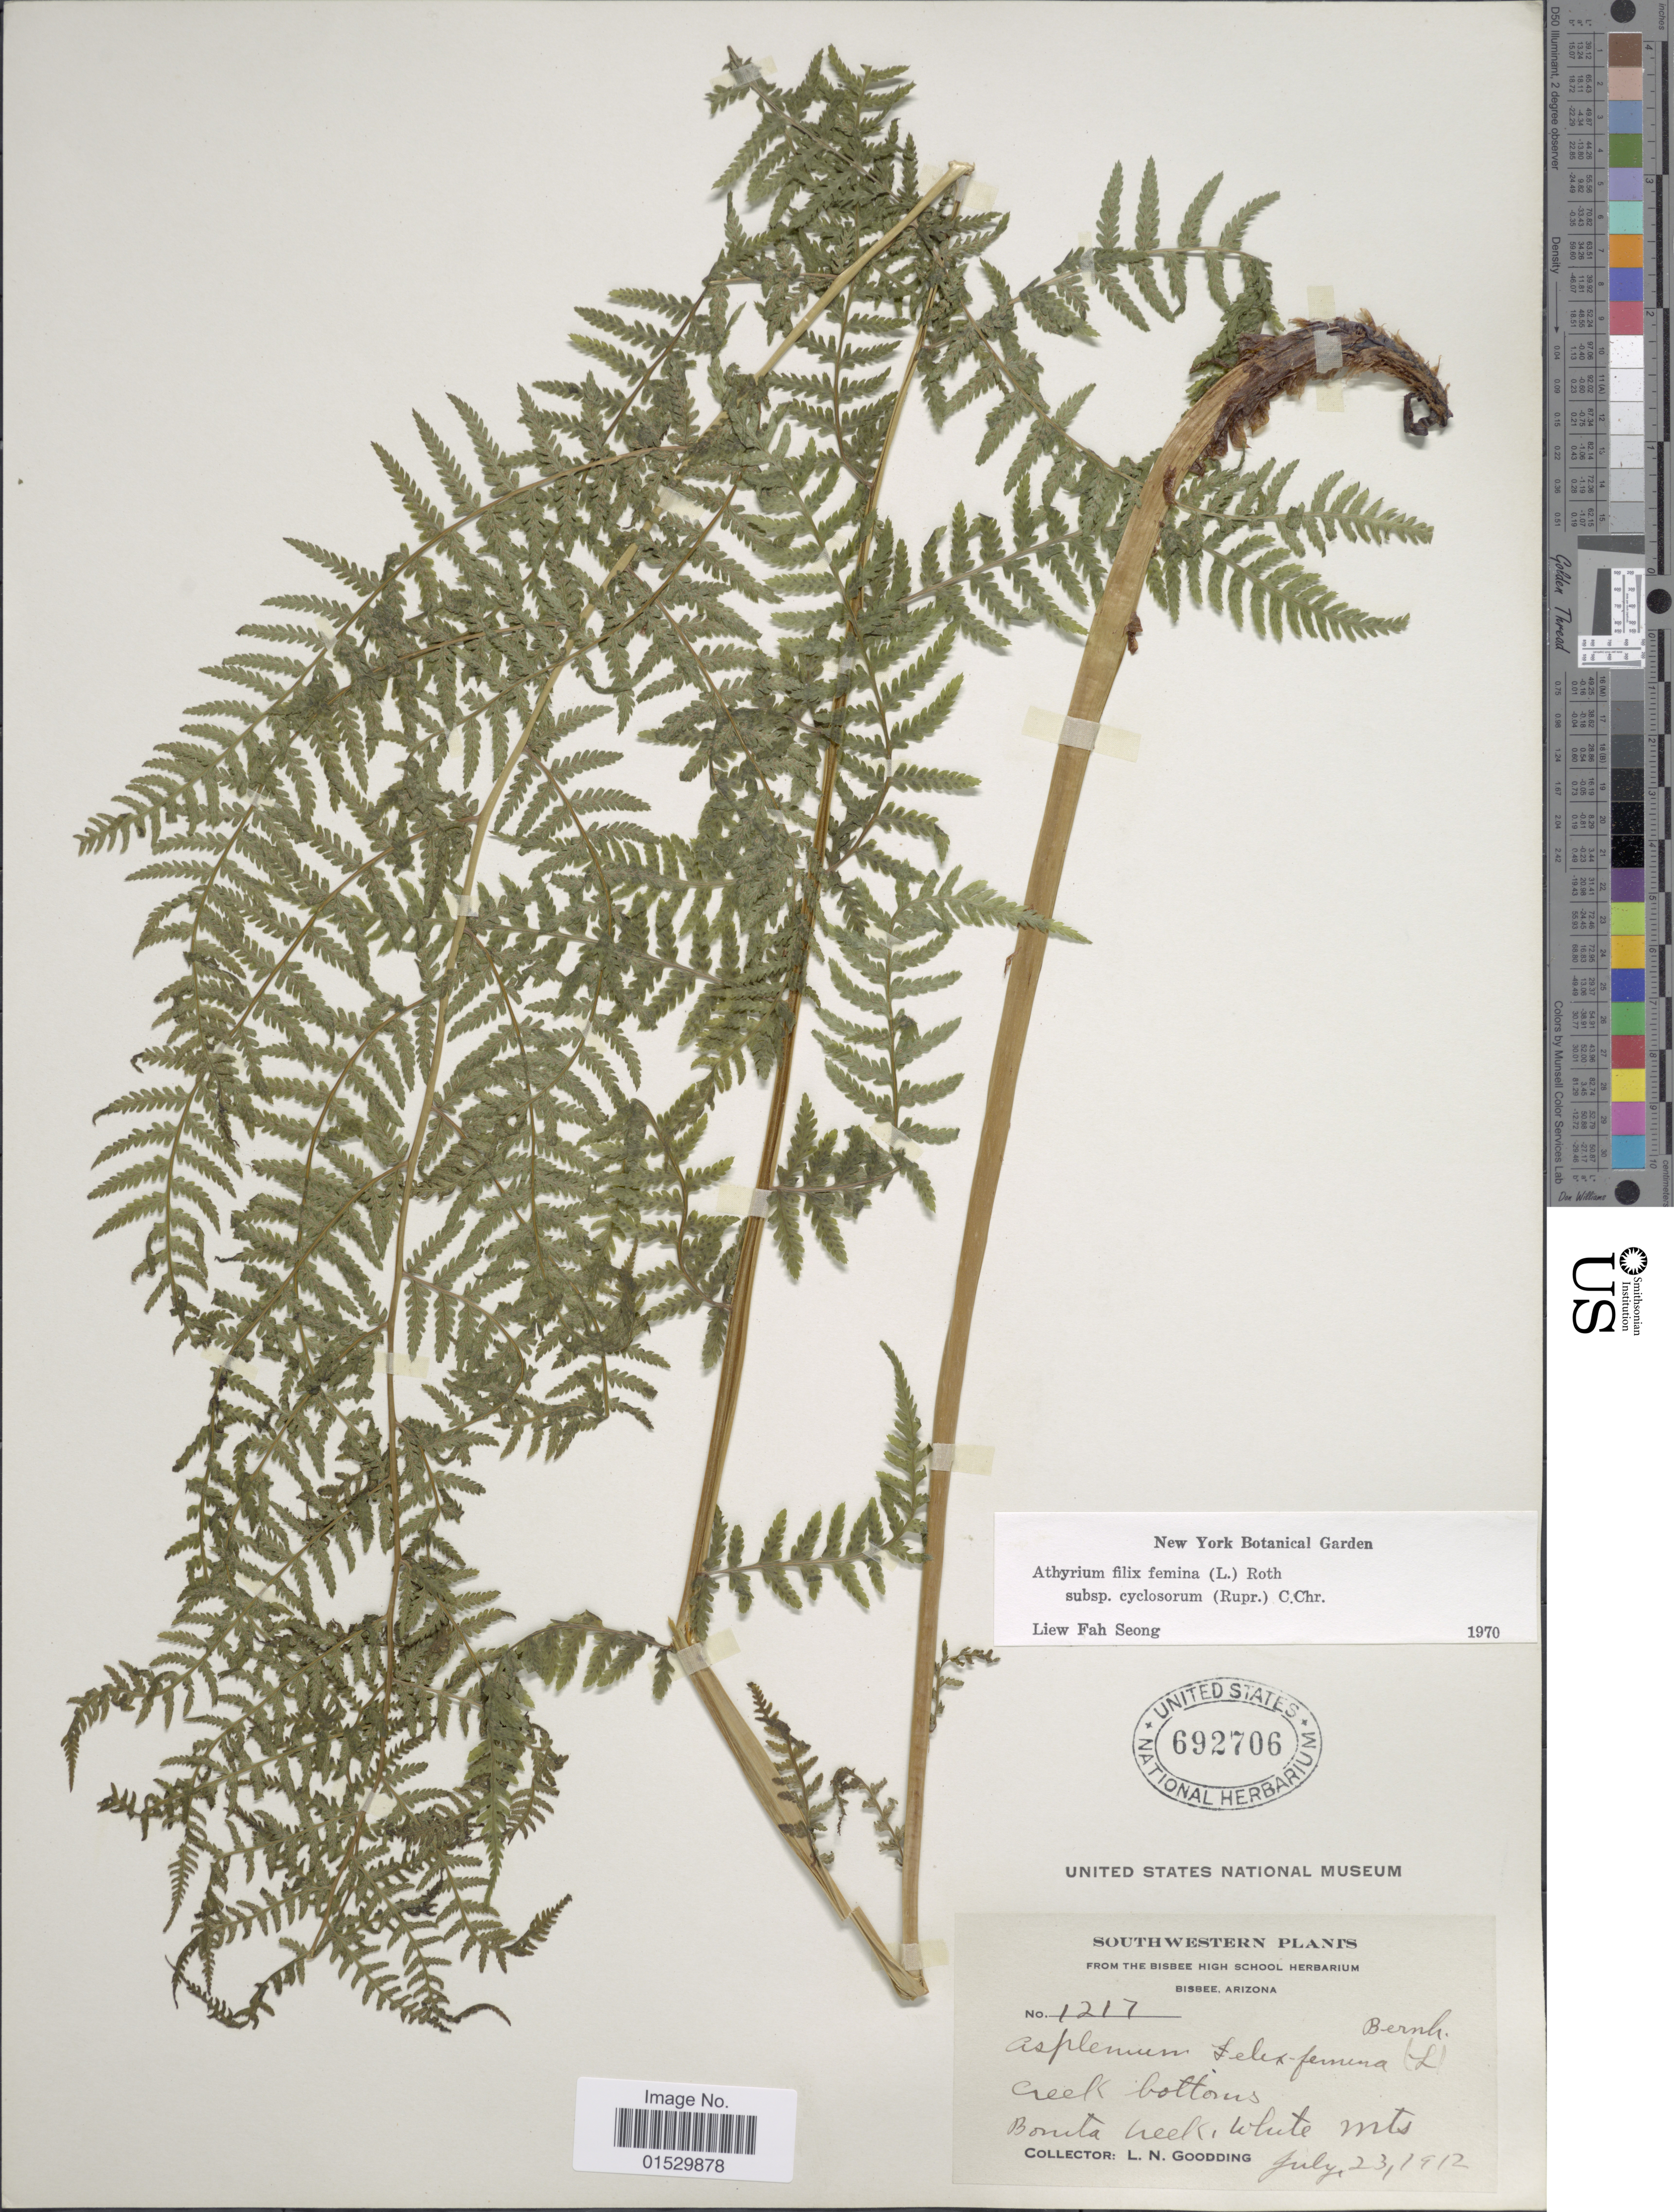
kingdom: Plantae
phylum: Tracheophyta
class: Polypodiopsida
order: Polypodiales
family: Athyriaceae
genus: Athyrium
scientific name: Athyrium filix-femina subsp. cyclosorum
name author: (Rupr.) C. Chr.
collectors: L. N. Goodding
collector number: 1217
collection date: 1912-07-23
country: United States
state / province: Arizona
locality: Southwestern, Bisbee, Crreek bottoms, Bonita Creek, White Mts.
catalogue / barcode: US 692706